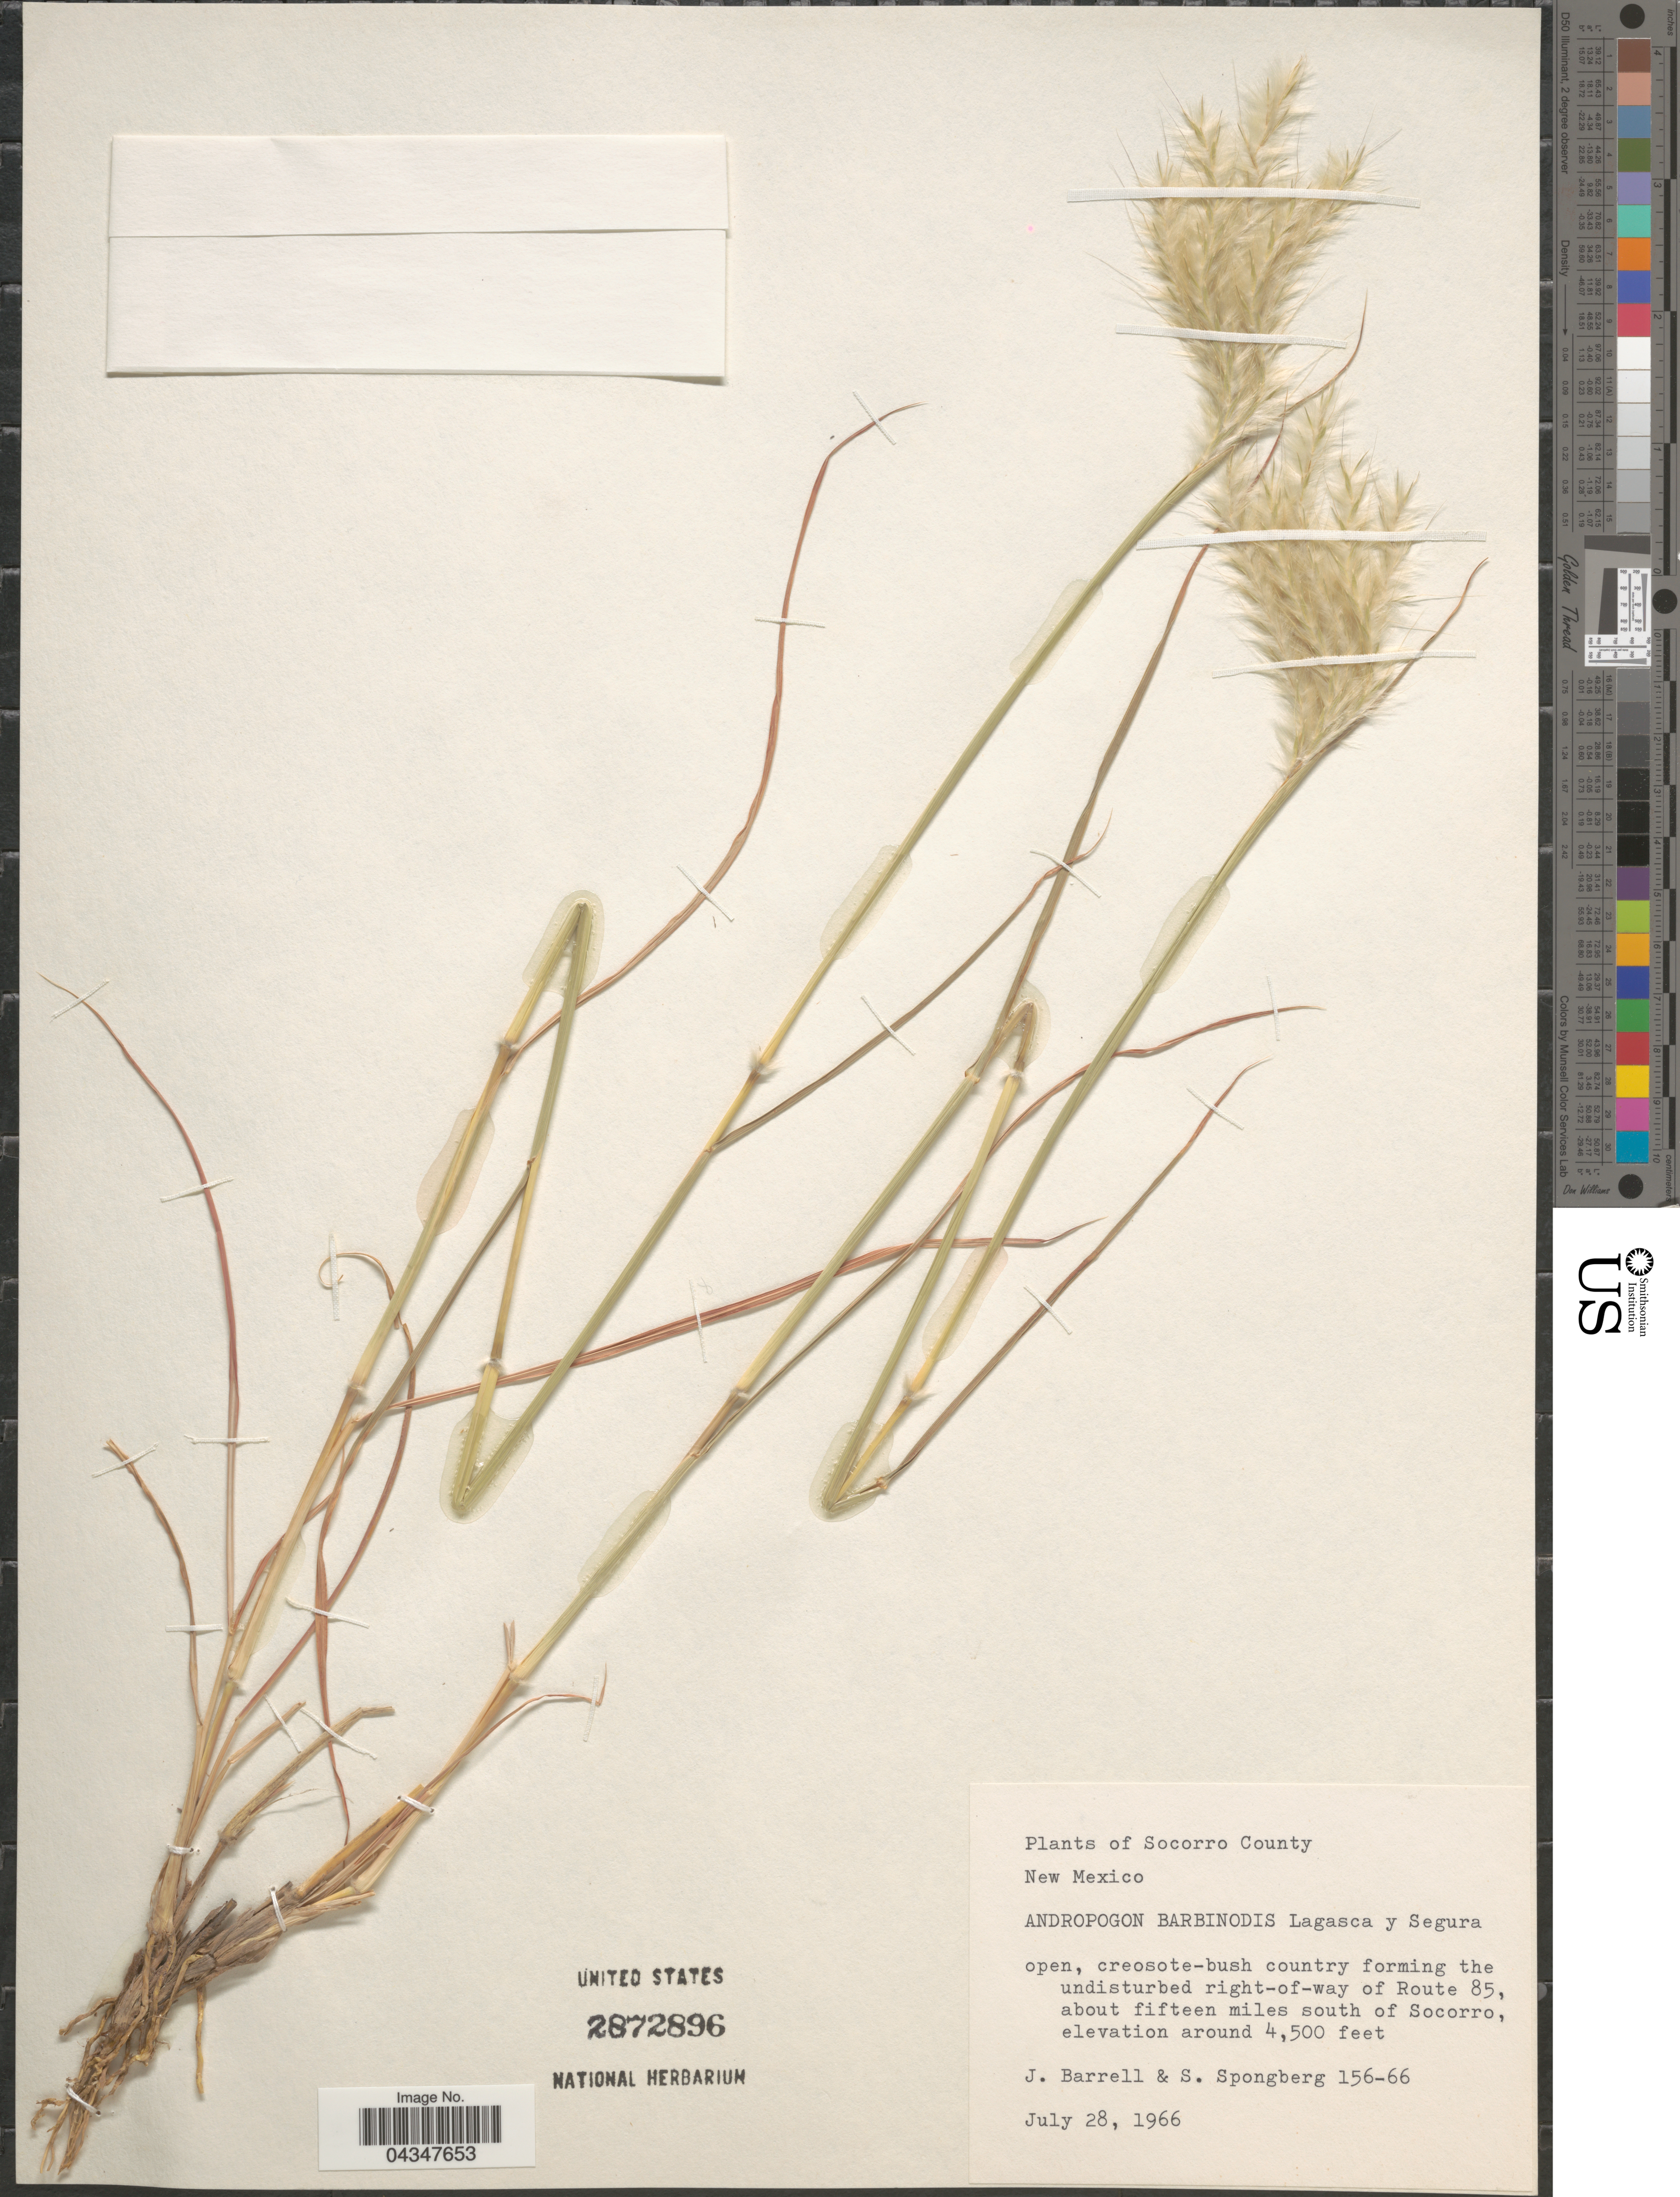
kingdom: Plantae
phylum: Tracheophyta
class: Liliopsida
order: Poales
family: Poaceae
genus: Bothriochloa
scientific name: Bothriochloa barbinodis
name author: (Lag.) Herter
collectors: J. Barrell & S. A.Spongberg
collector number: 156-66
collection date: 1966-07-28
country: United States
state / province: New Mexico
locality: Socorro County. Open, creosote-bush country forming the undisturbed right-of-way of Route 85, about fifteen miles south of Socorro.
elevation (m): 1372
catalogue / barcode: US 2872896